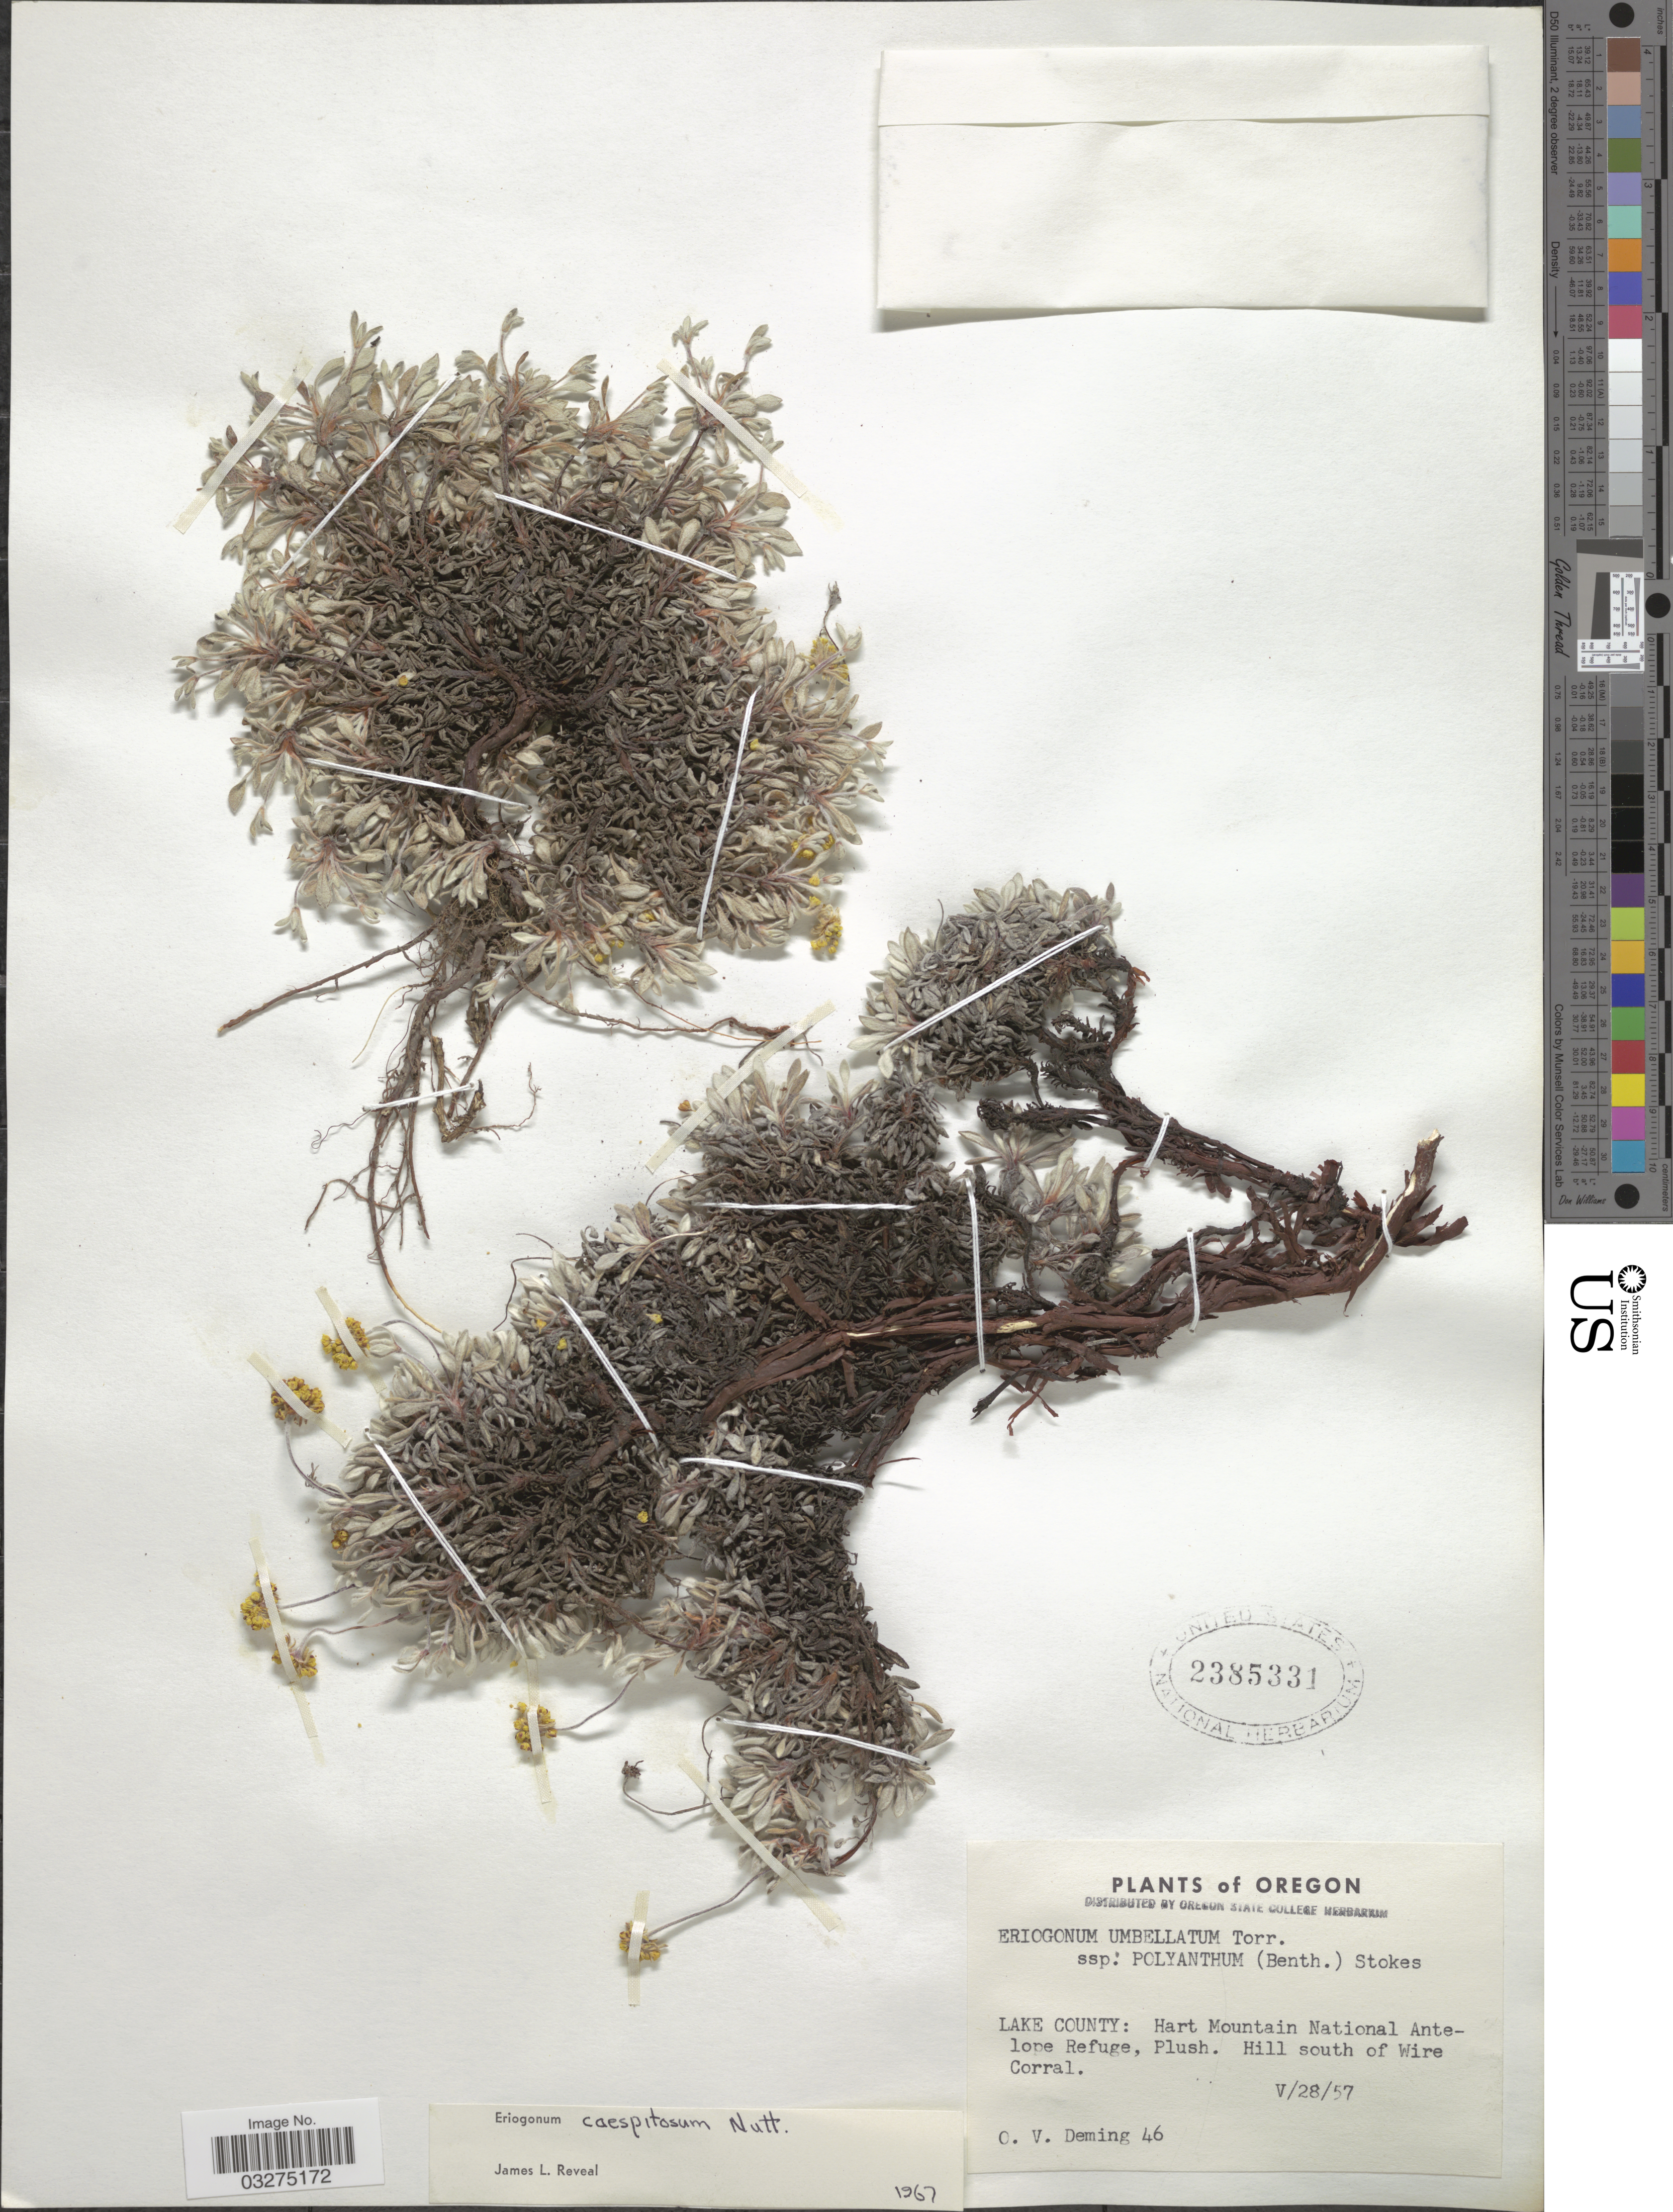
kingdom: Plantae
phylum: Tracheophyta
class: Magnoliopsida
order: Caryophyllales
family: Polygonaceae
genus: Eriogonum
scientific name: Eriogonum caespitosum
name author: Nutt.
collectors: O. Deming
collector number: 46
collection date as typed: Transcribed d/m/y: 28/5/57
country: United States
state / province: Oregon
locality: Lake County: Hart Mountain National Antelope Refuge, Plush. Hills south of Wire Corral.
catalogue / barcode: US 2385331